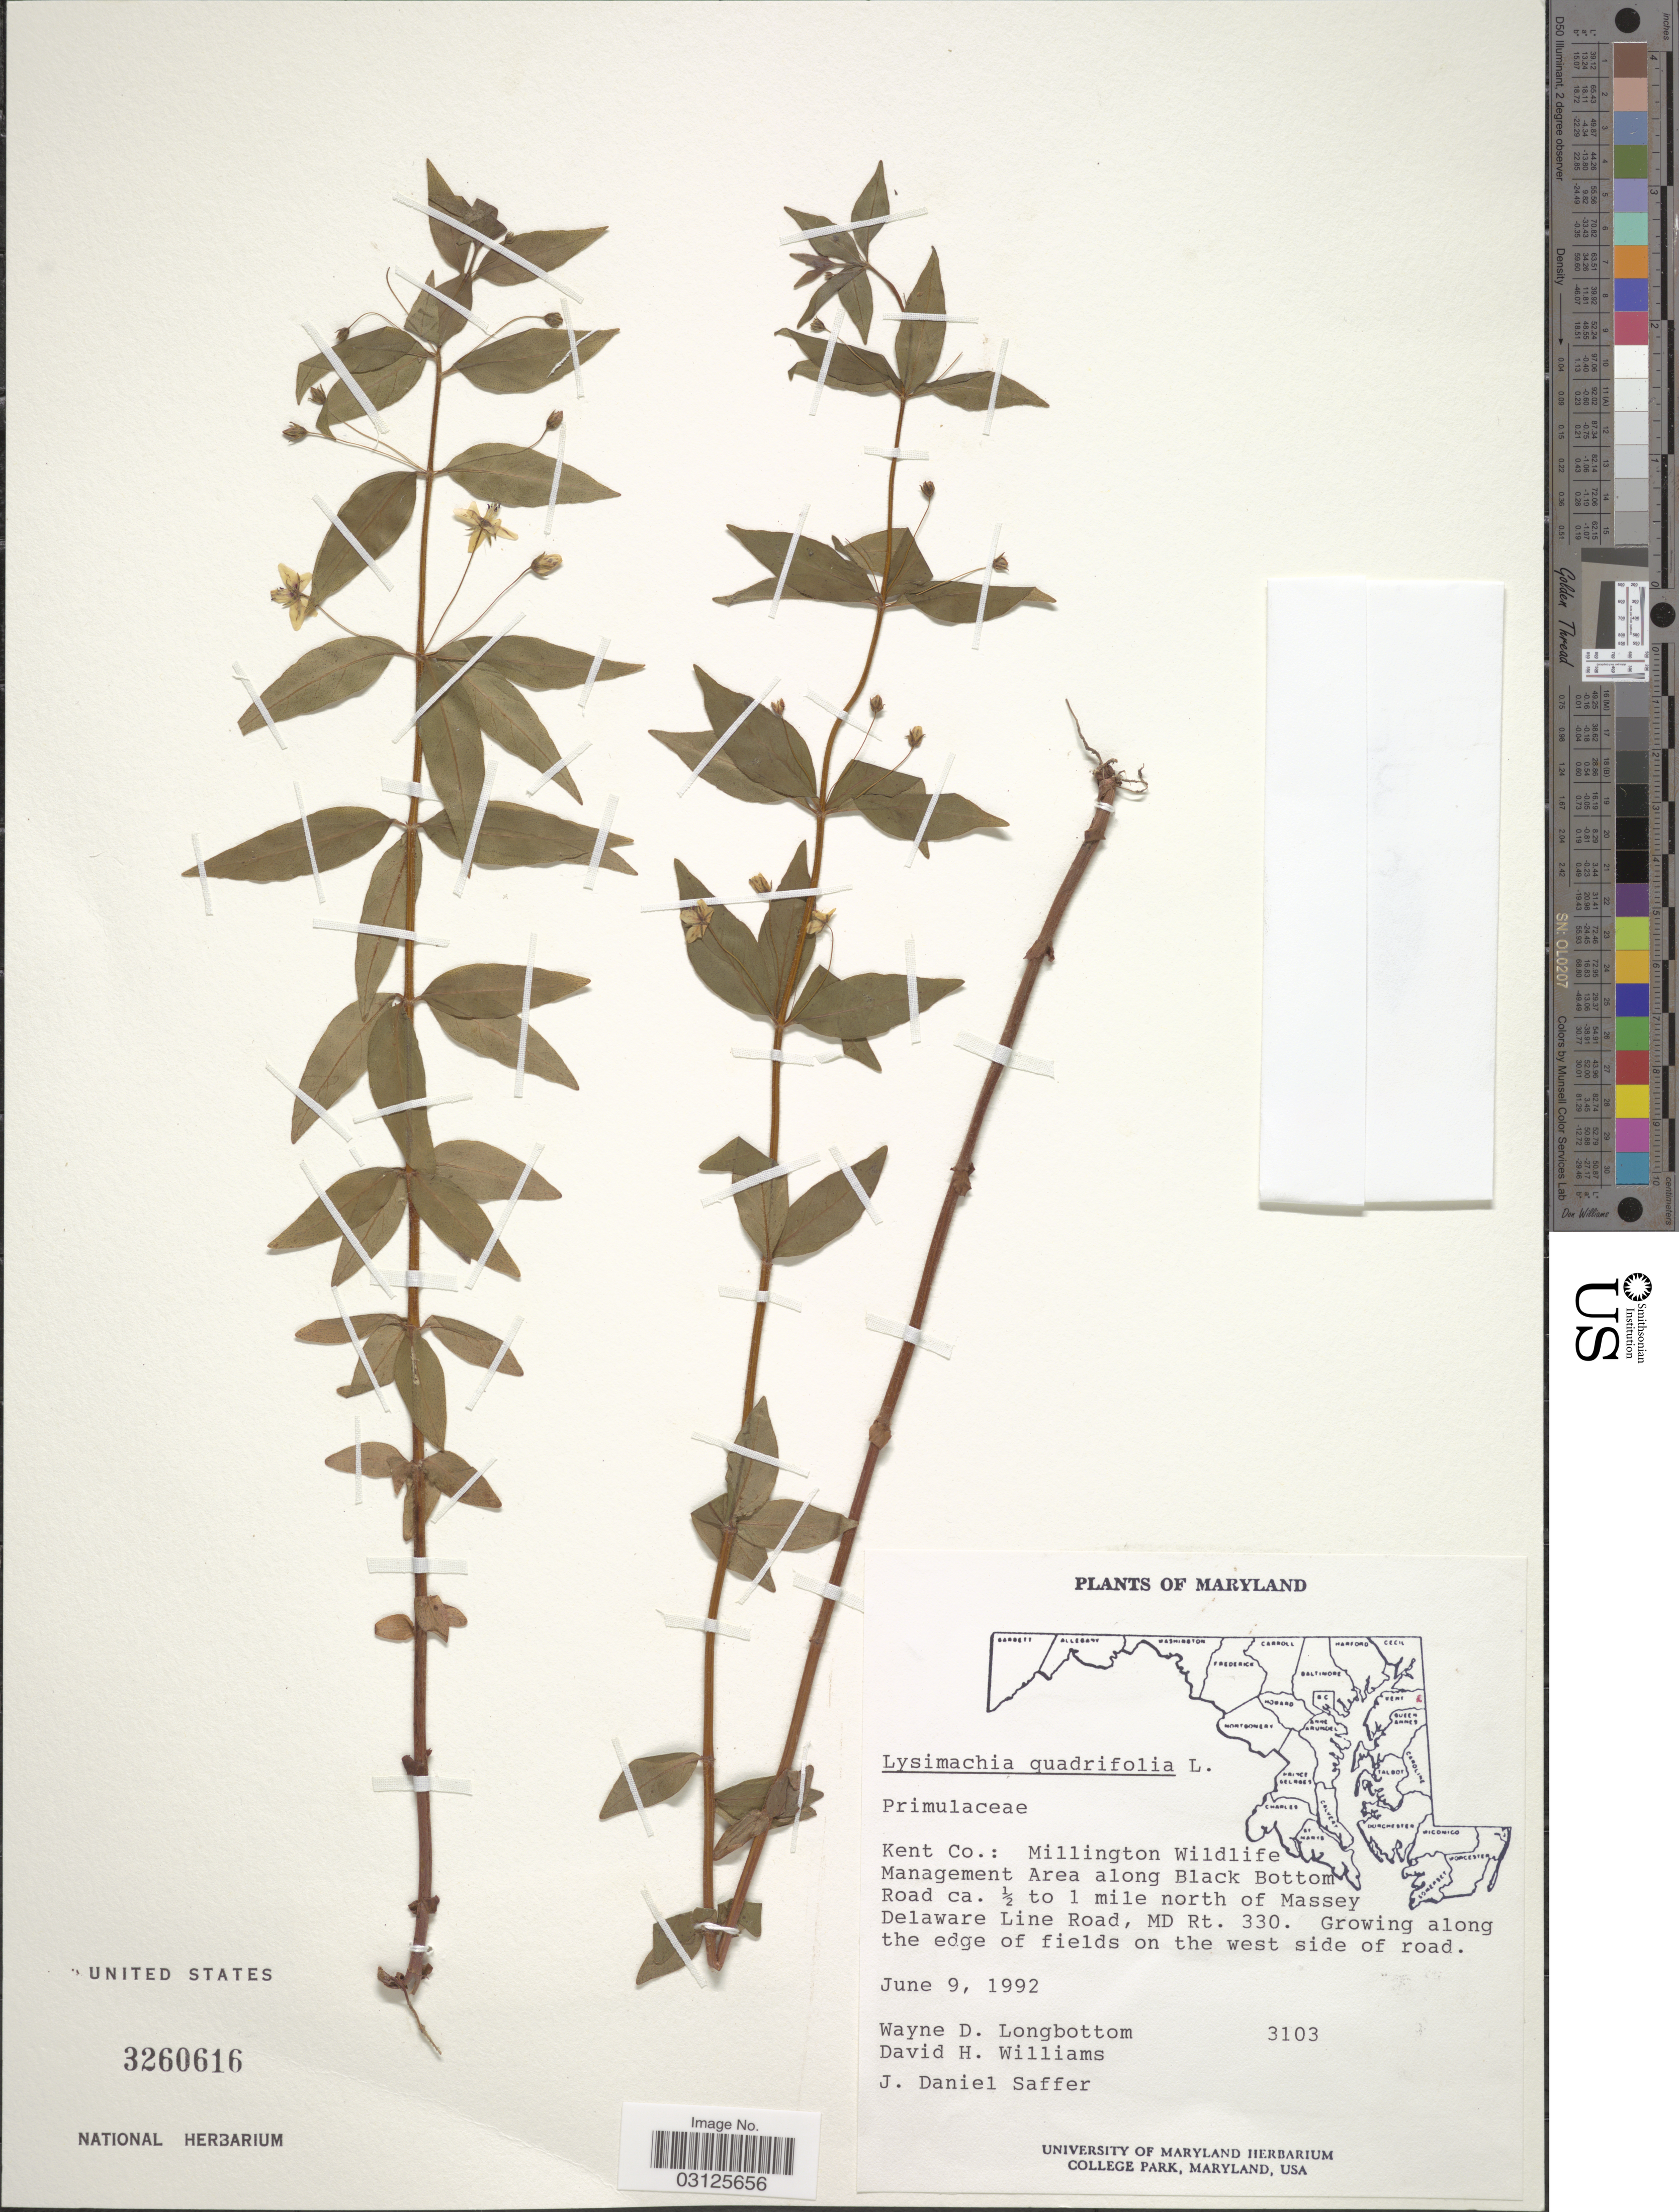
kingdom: Plantae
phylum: Tracheophyta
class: Magnoliopsida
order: Ericales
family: Primulaceae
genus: Lysimachia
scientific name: Lysimachia quadrifolia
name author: L.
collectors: W. D. Longbottom, D. H. Williams & J. Saffer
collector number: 3103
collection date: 1992-06-09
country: United States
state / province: Maryland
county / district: Kent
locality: Kent Co.: Millington Wildlife Management Area along Black Bottom Road ca. ½ to 1 mile north of Massey Delaware Line Road, MD Rt. 330. Growing along the edge of fields on the west side of road.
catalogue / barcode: US 3260616